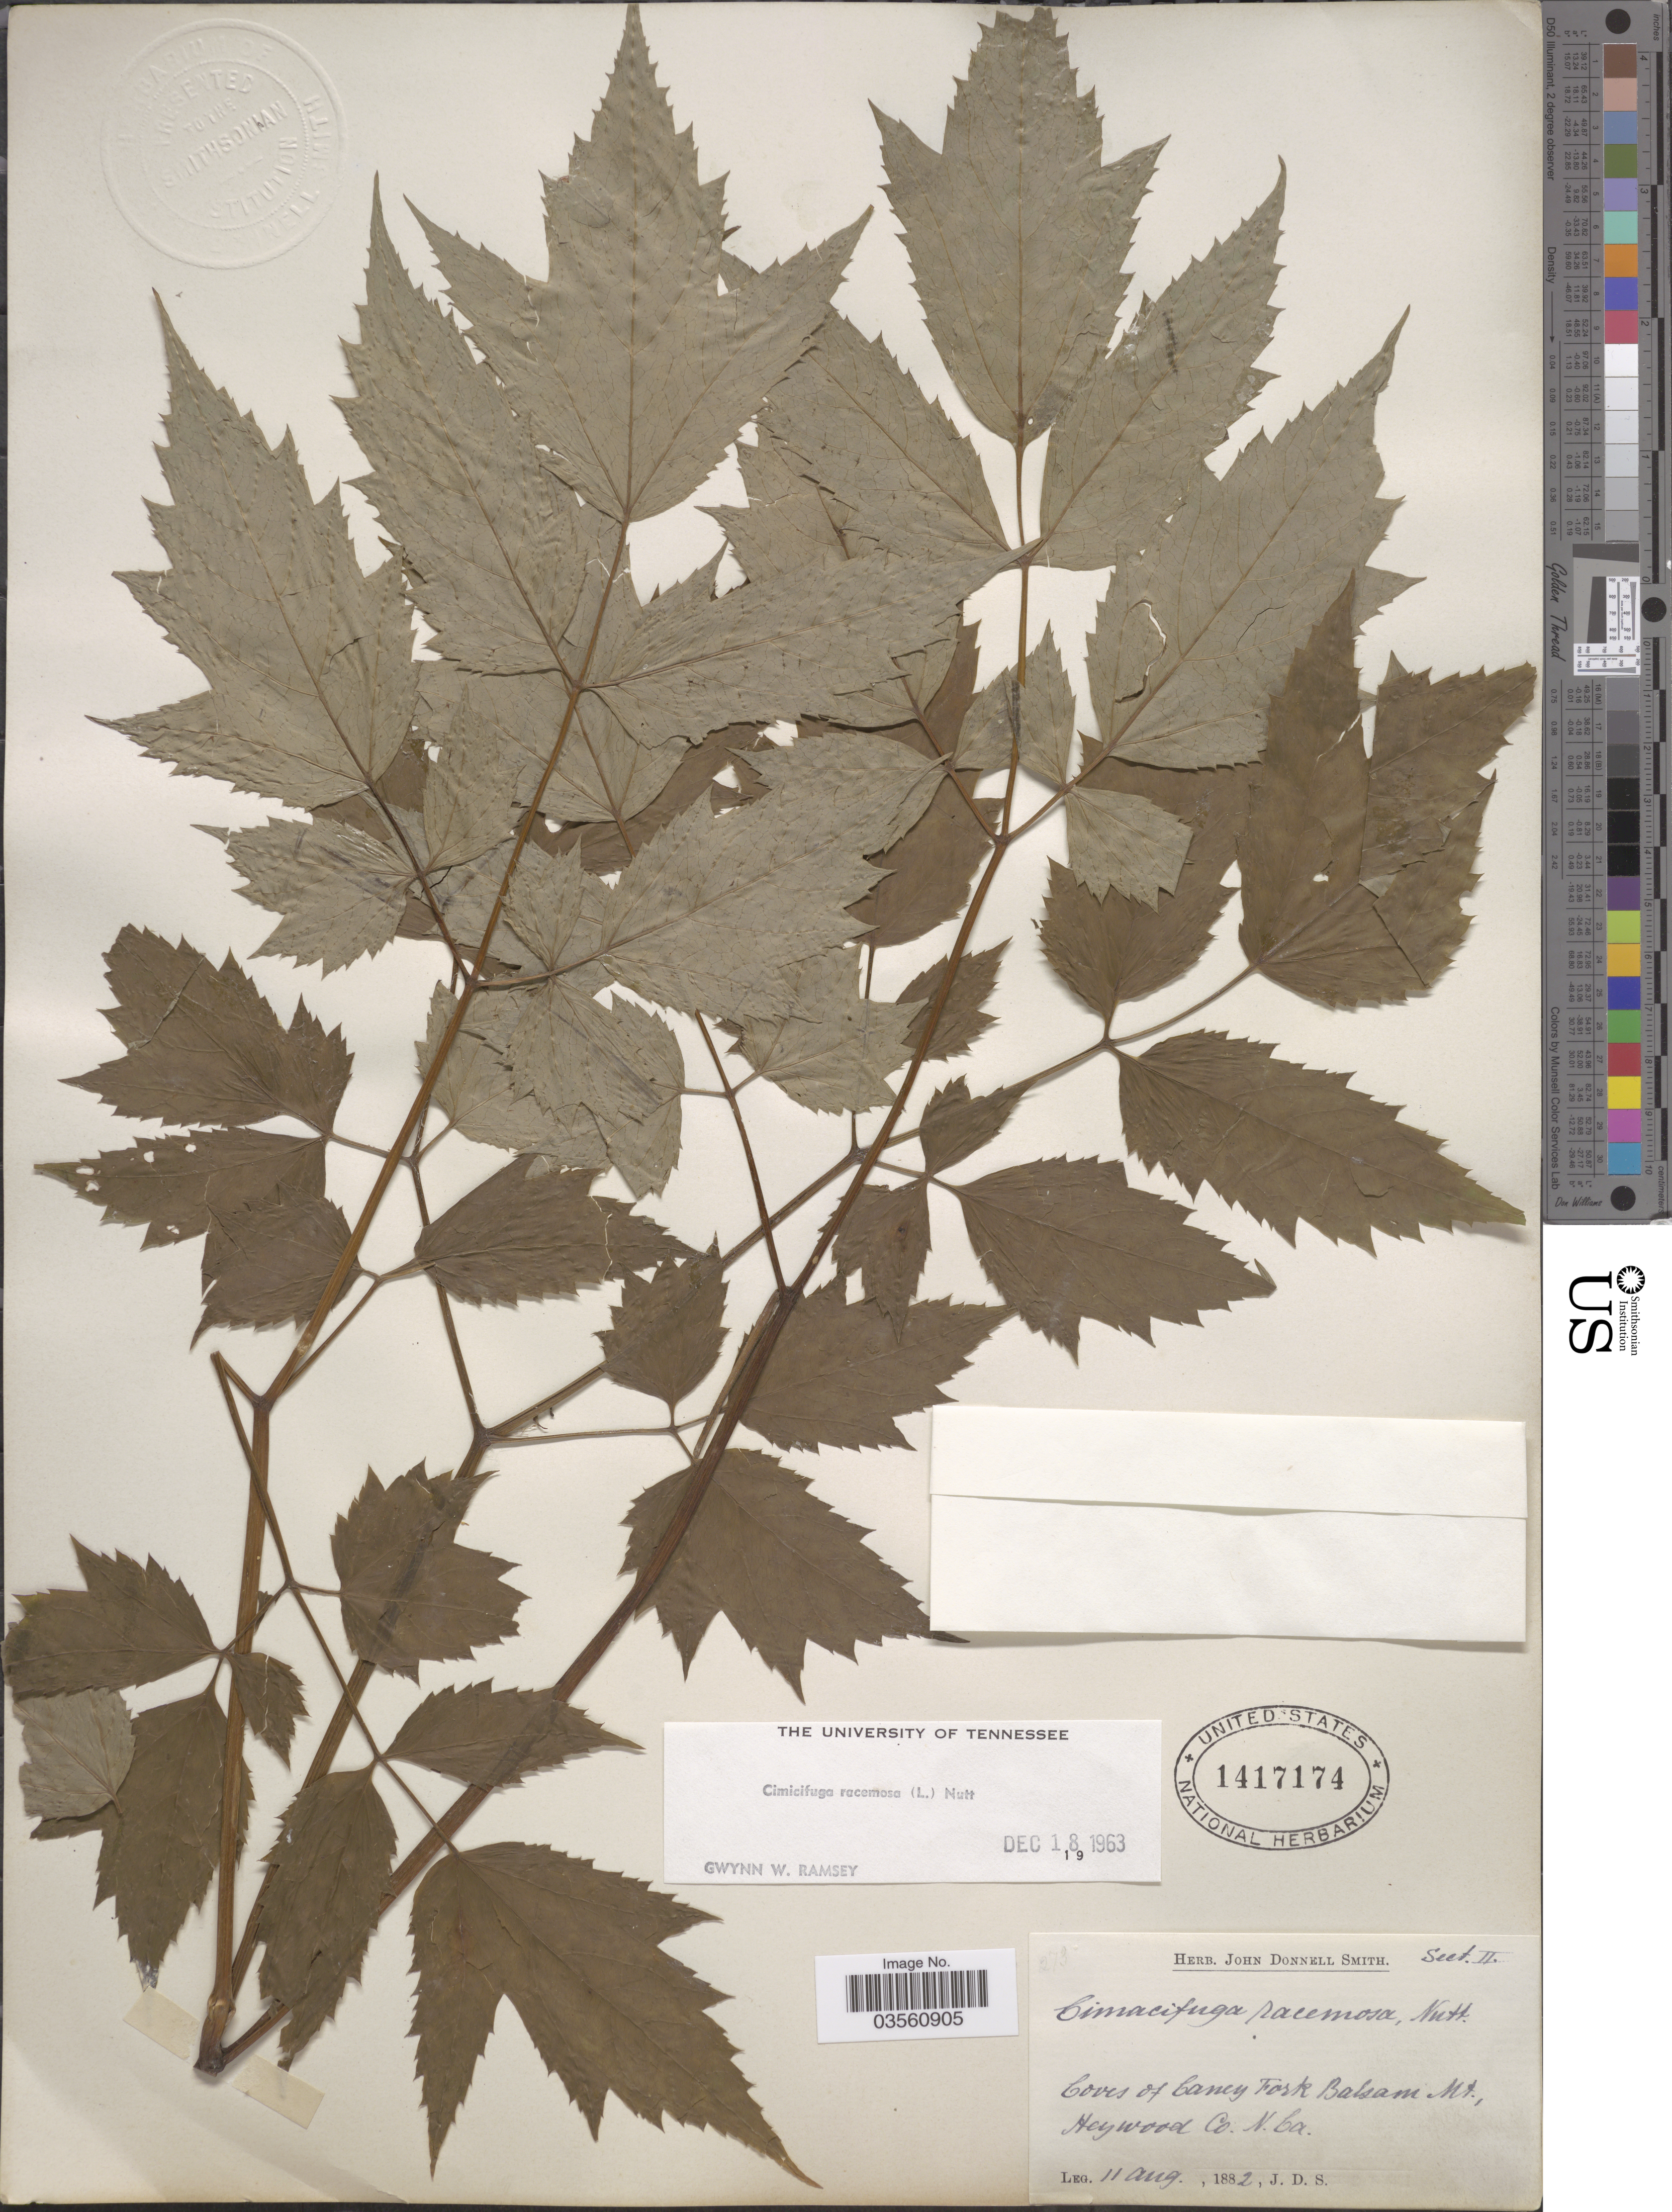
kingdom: Plantae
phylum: Tracheophyta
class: Magnoliopsida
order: Ranunculales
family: Ranunculaceae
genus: Actaea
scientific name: Actaea racemosa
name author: L.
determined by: Strong, M. T., (US), Smithsonian Institution - National Museum of Natural History (UNITED STATES)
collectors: J. Donnell Smith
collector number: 273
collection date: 1882-08-11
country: United States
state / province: North Carolina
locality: Coves of Caney Fork Balsam Mt., Heywood Co.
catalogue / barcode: US 1417174